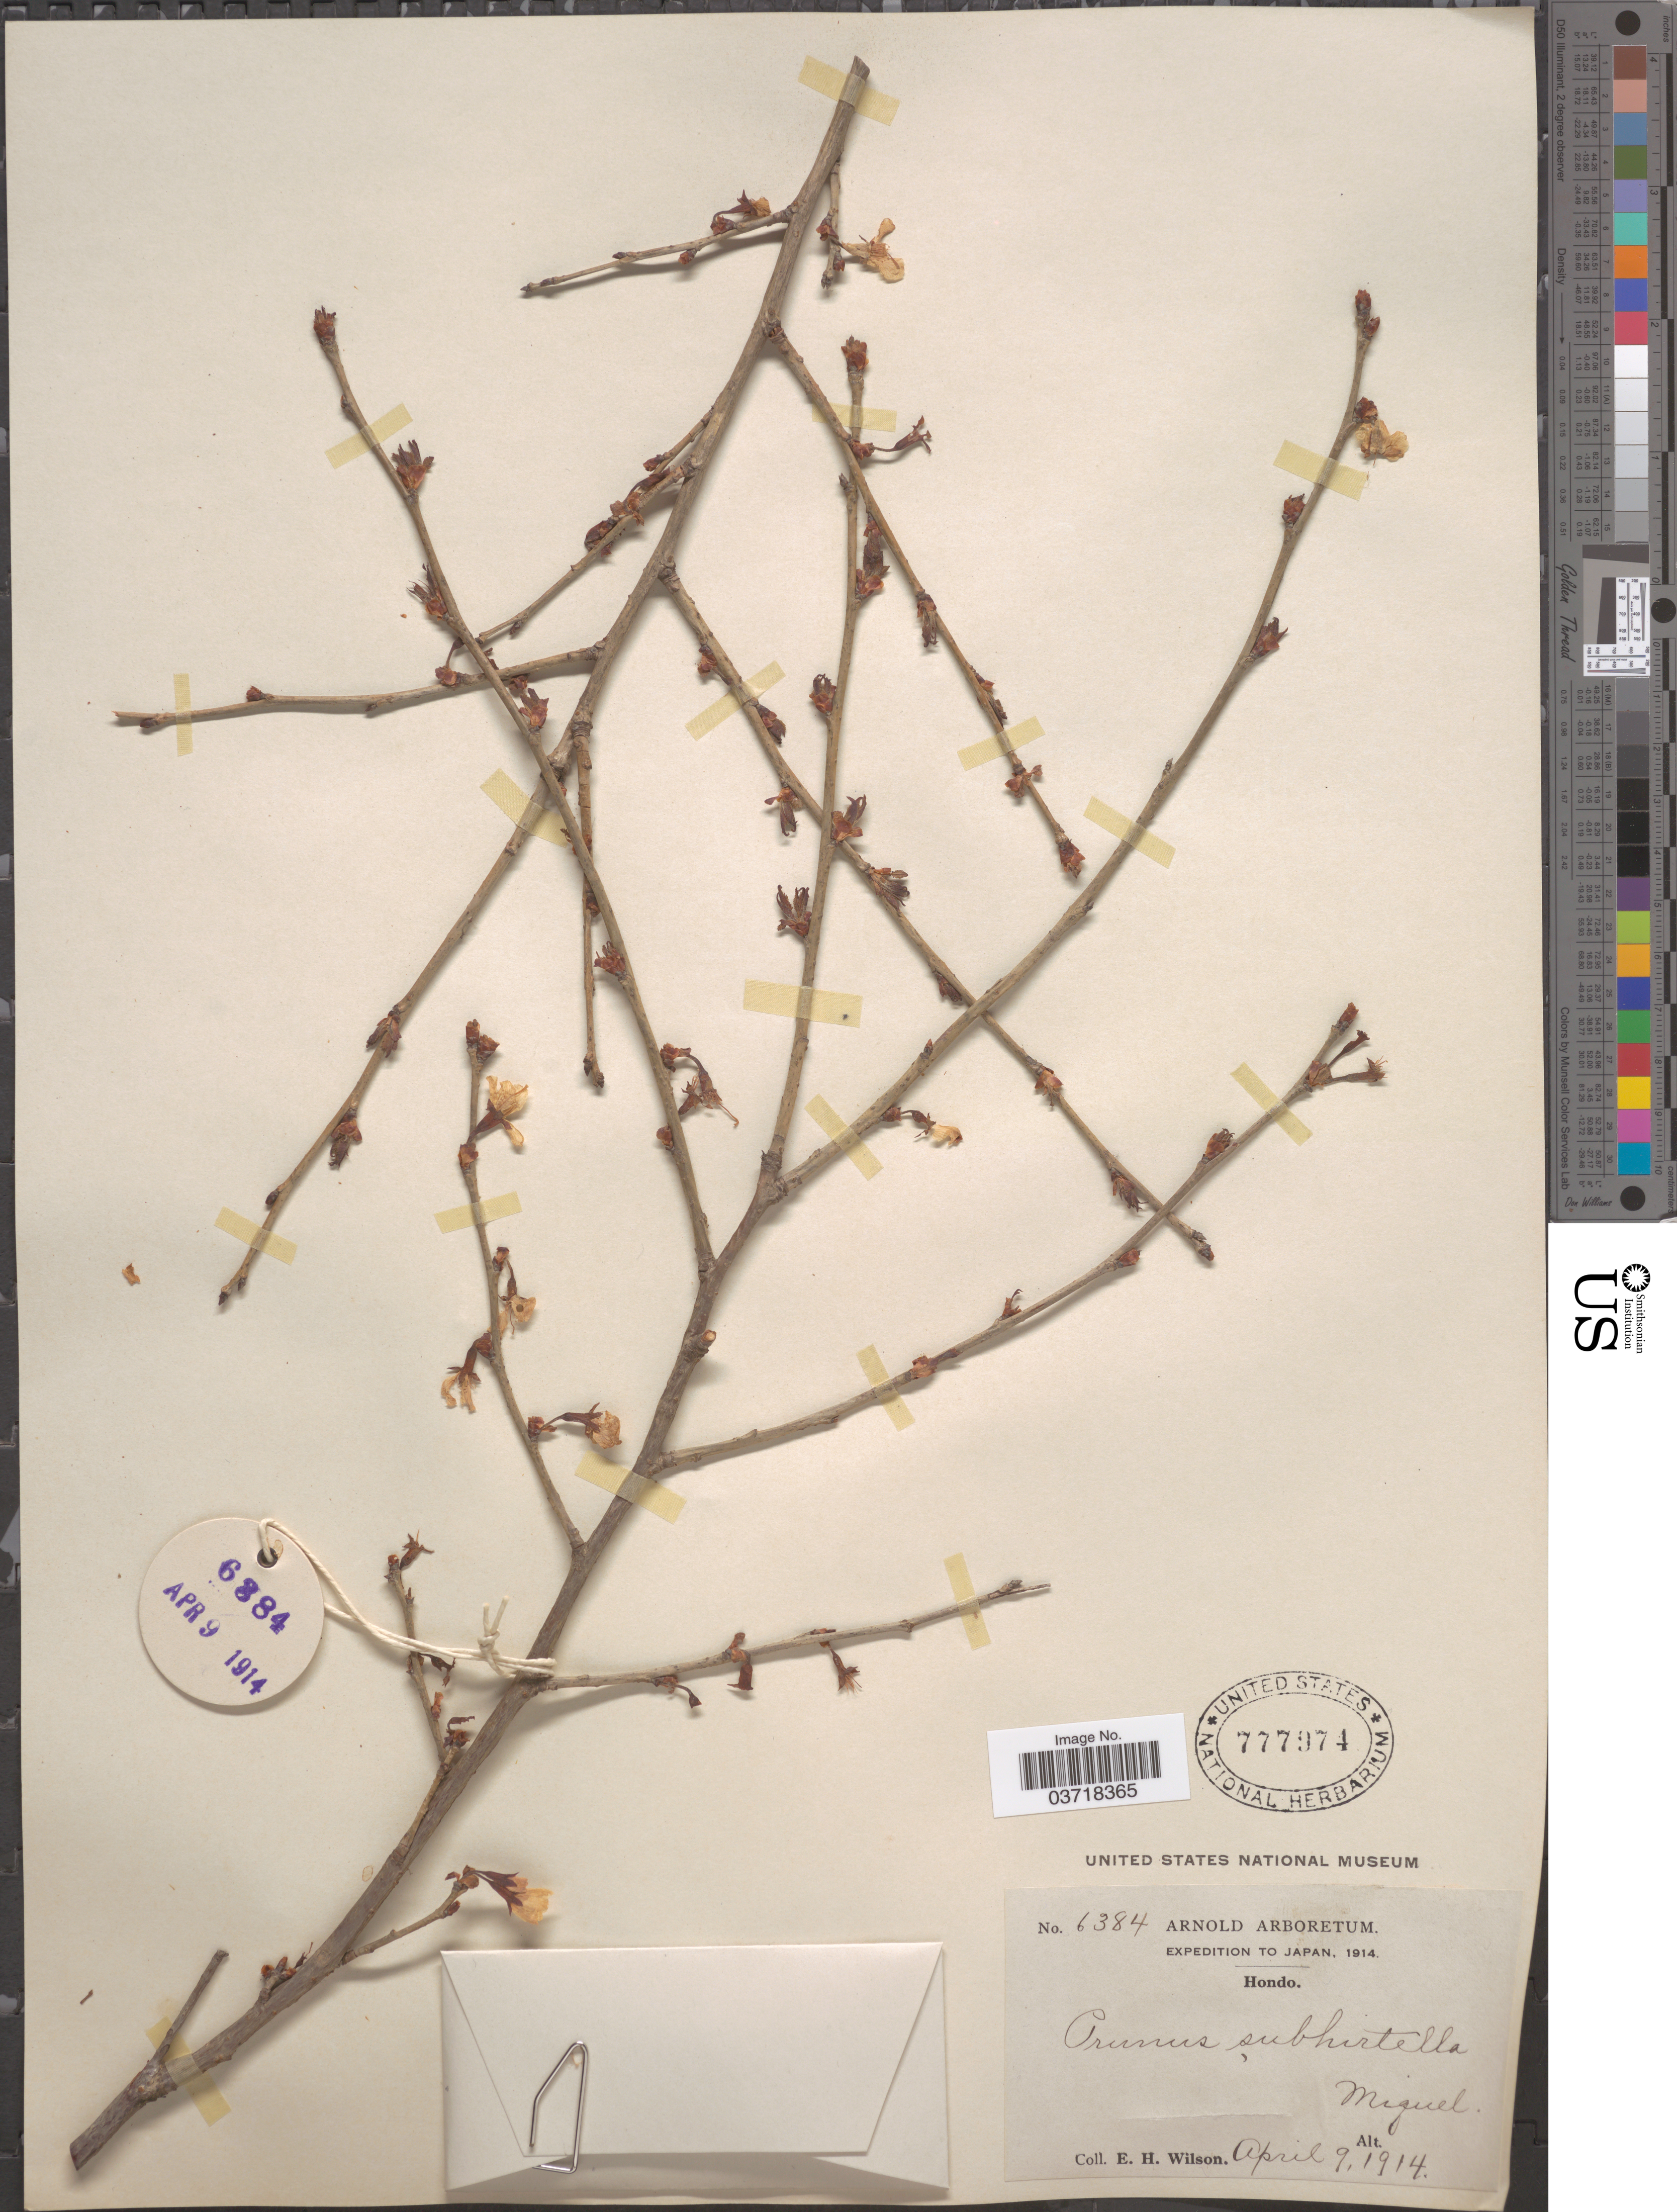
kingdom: Plantae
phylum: Tracheophyta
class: Magnoliopsida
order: Rosales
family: Rosaceae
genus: Prunus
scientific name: Prunus subhirtella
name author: Miq.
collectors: E. Wilson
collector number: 6384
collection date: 1914-04-09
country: Japan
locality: Hondo.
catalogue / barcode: US 777974